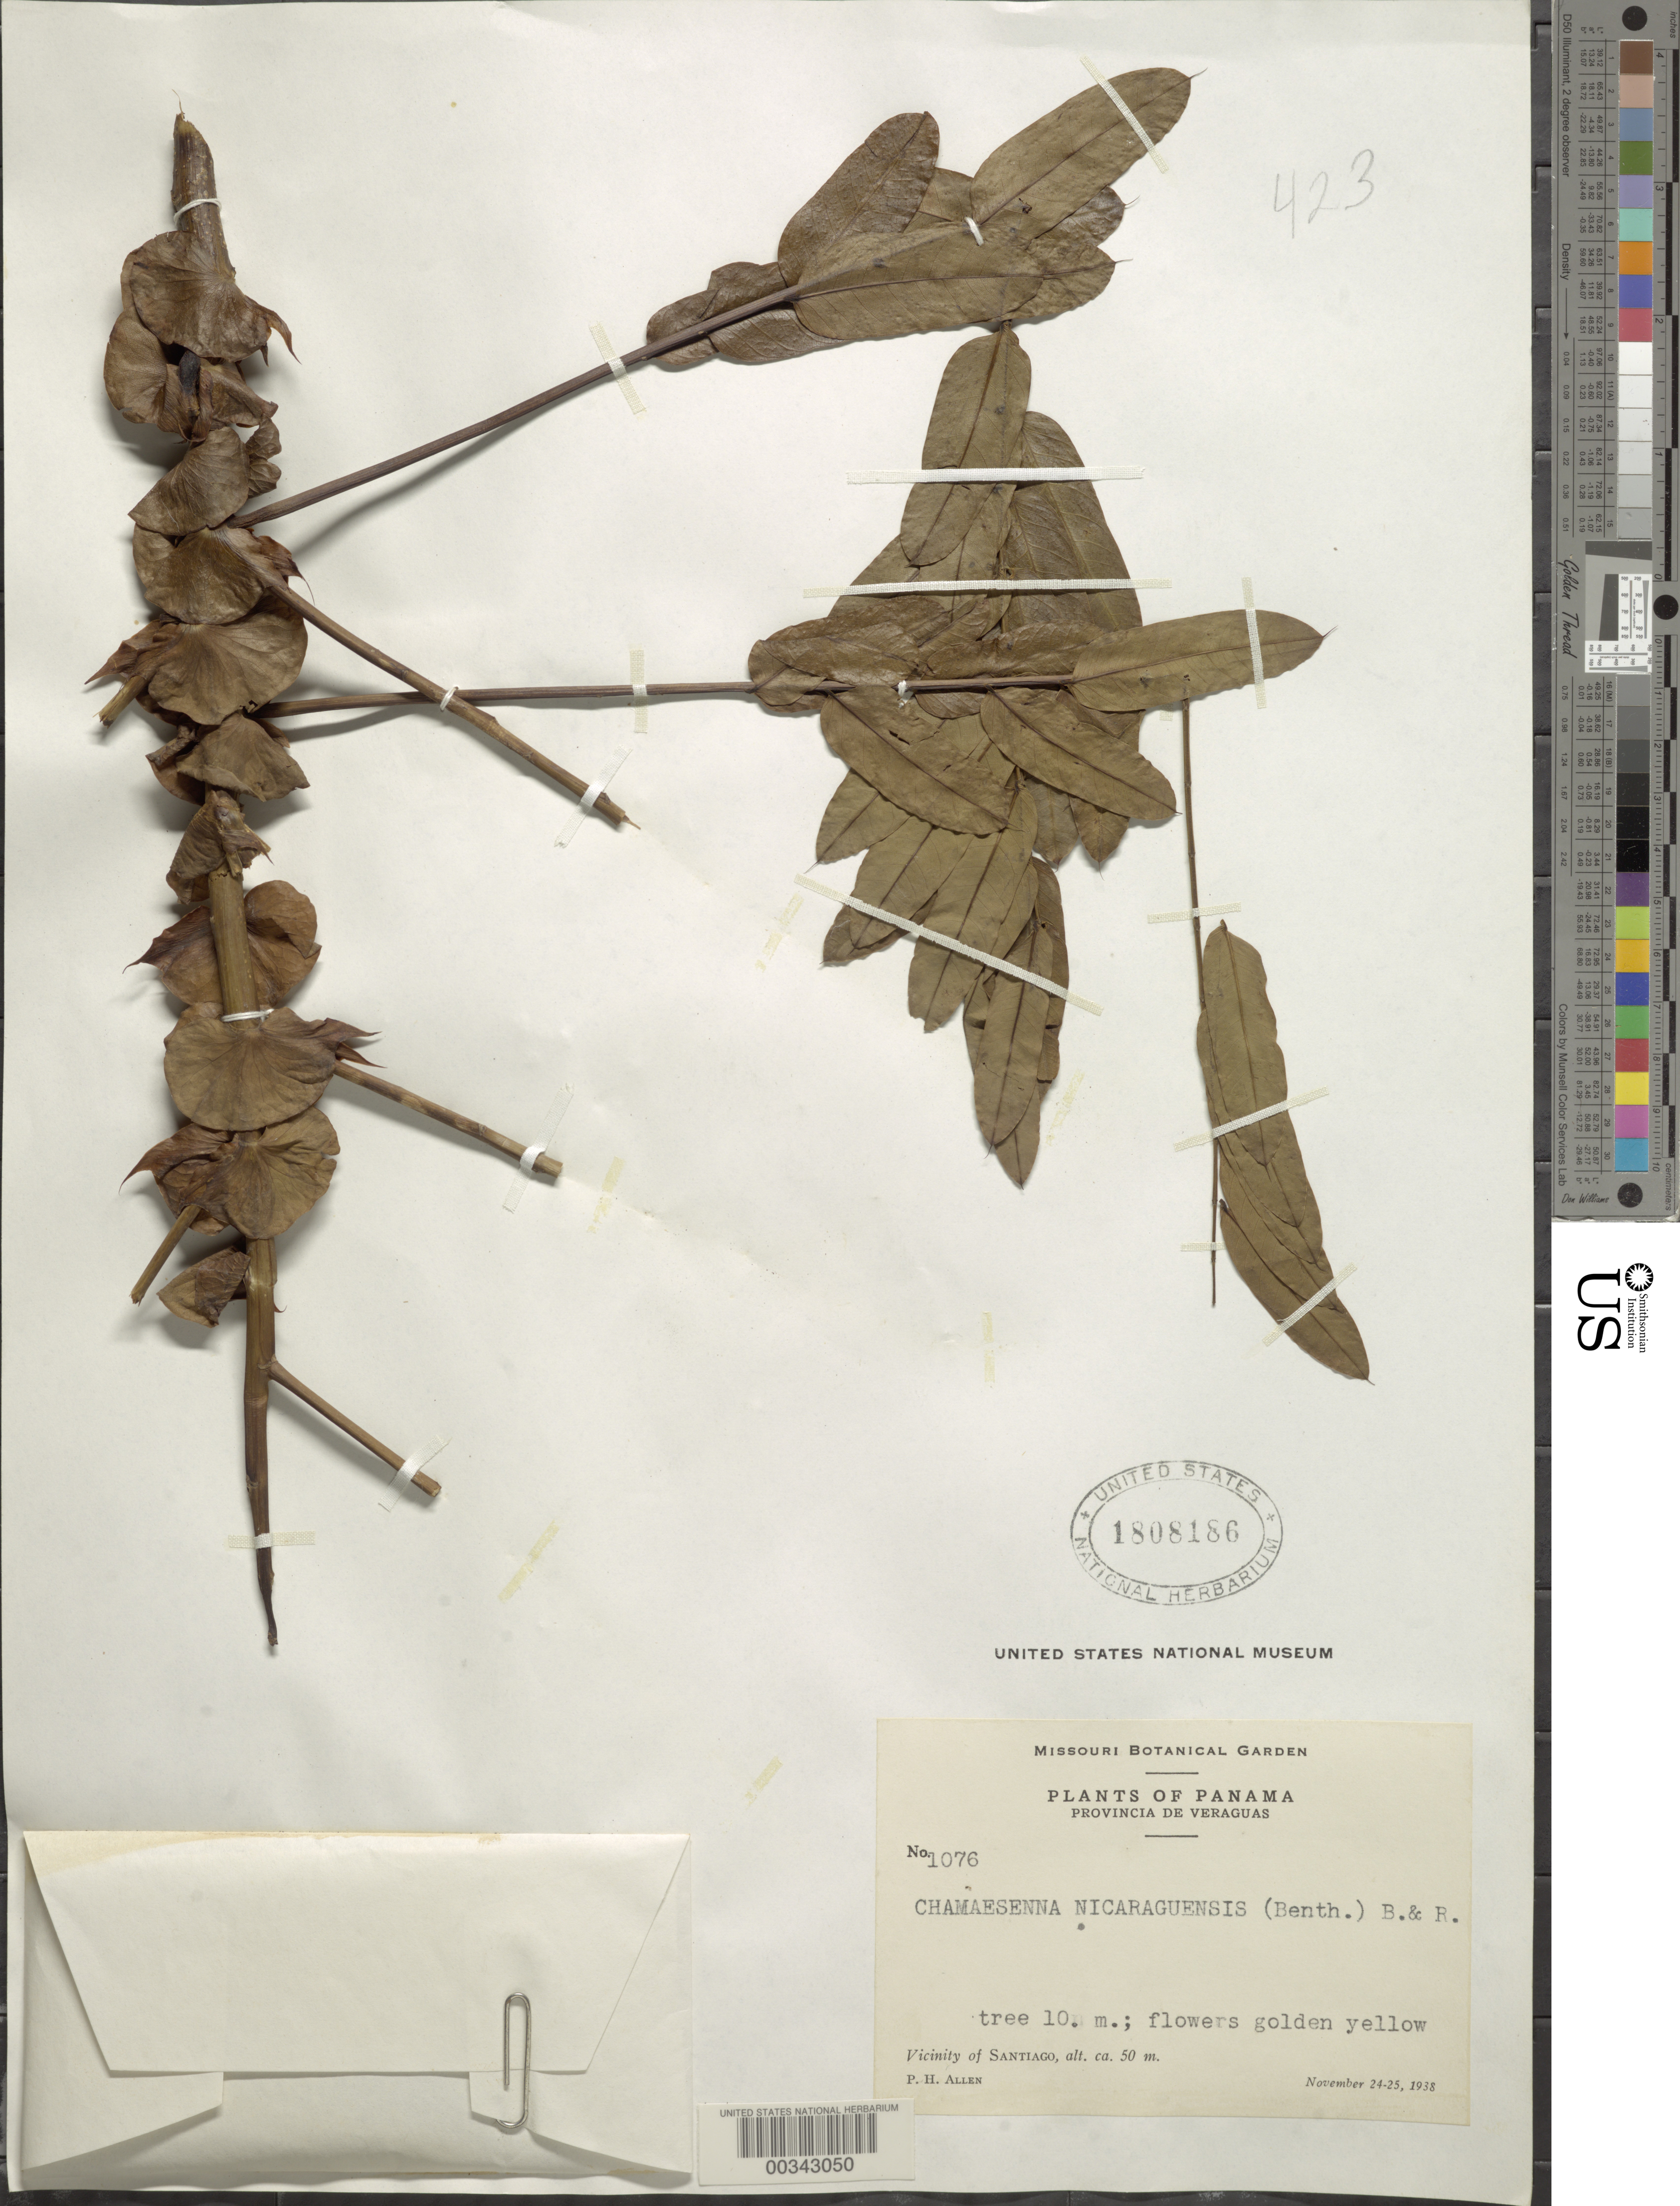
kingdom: Plantae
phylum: Tracheophyta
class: Magnoliopsida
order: Fabales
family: Fabaceae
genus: Senna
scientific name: Senna nicaraguensis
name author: (Benth.) H.S. Irwin & Barneby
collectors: P. H. Allen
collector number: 1076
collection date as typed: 25 Nov 1938 to 25 Nov 1938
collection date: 1938-11-25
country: Panama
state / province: Veraguas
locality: Vicinity of Santiago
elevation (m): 50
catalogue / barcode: US 1808186